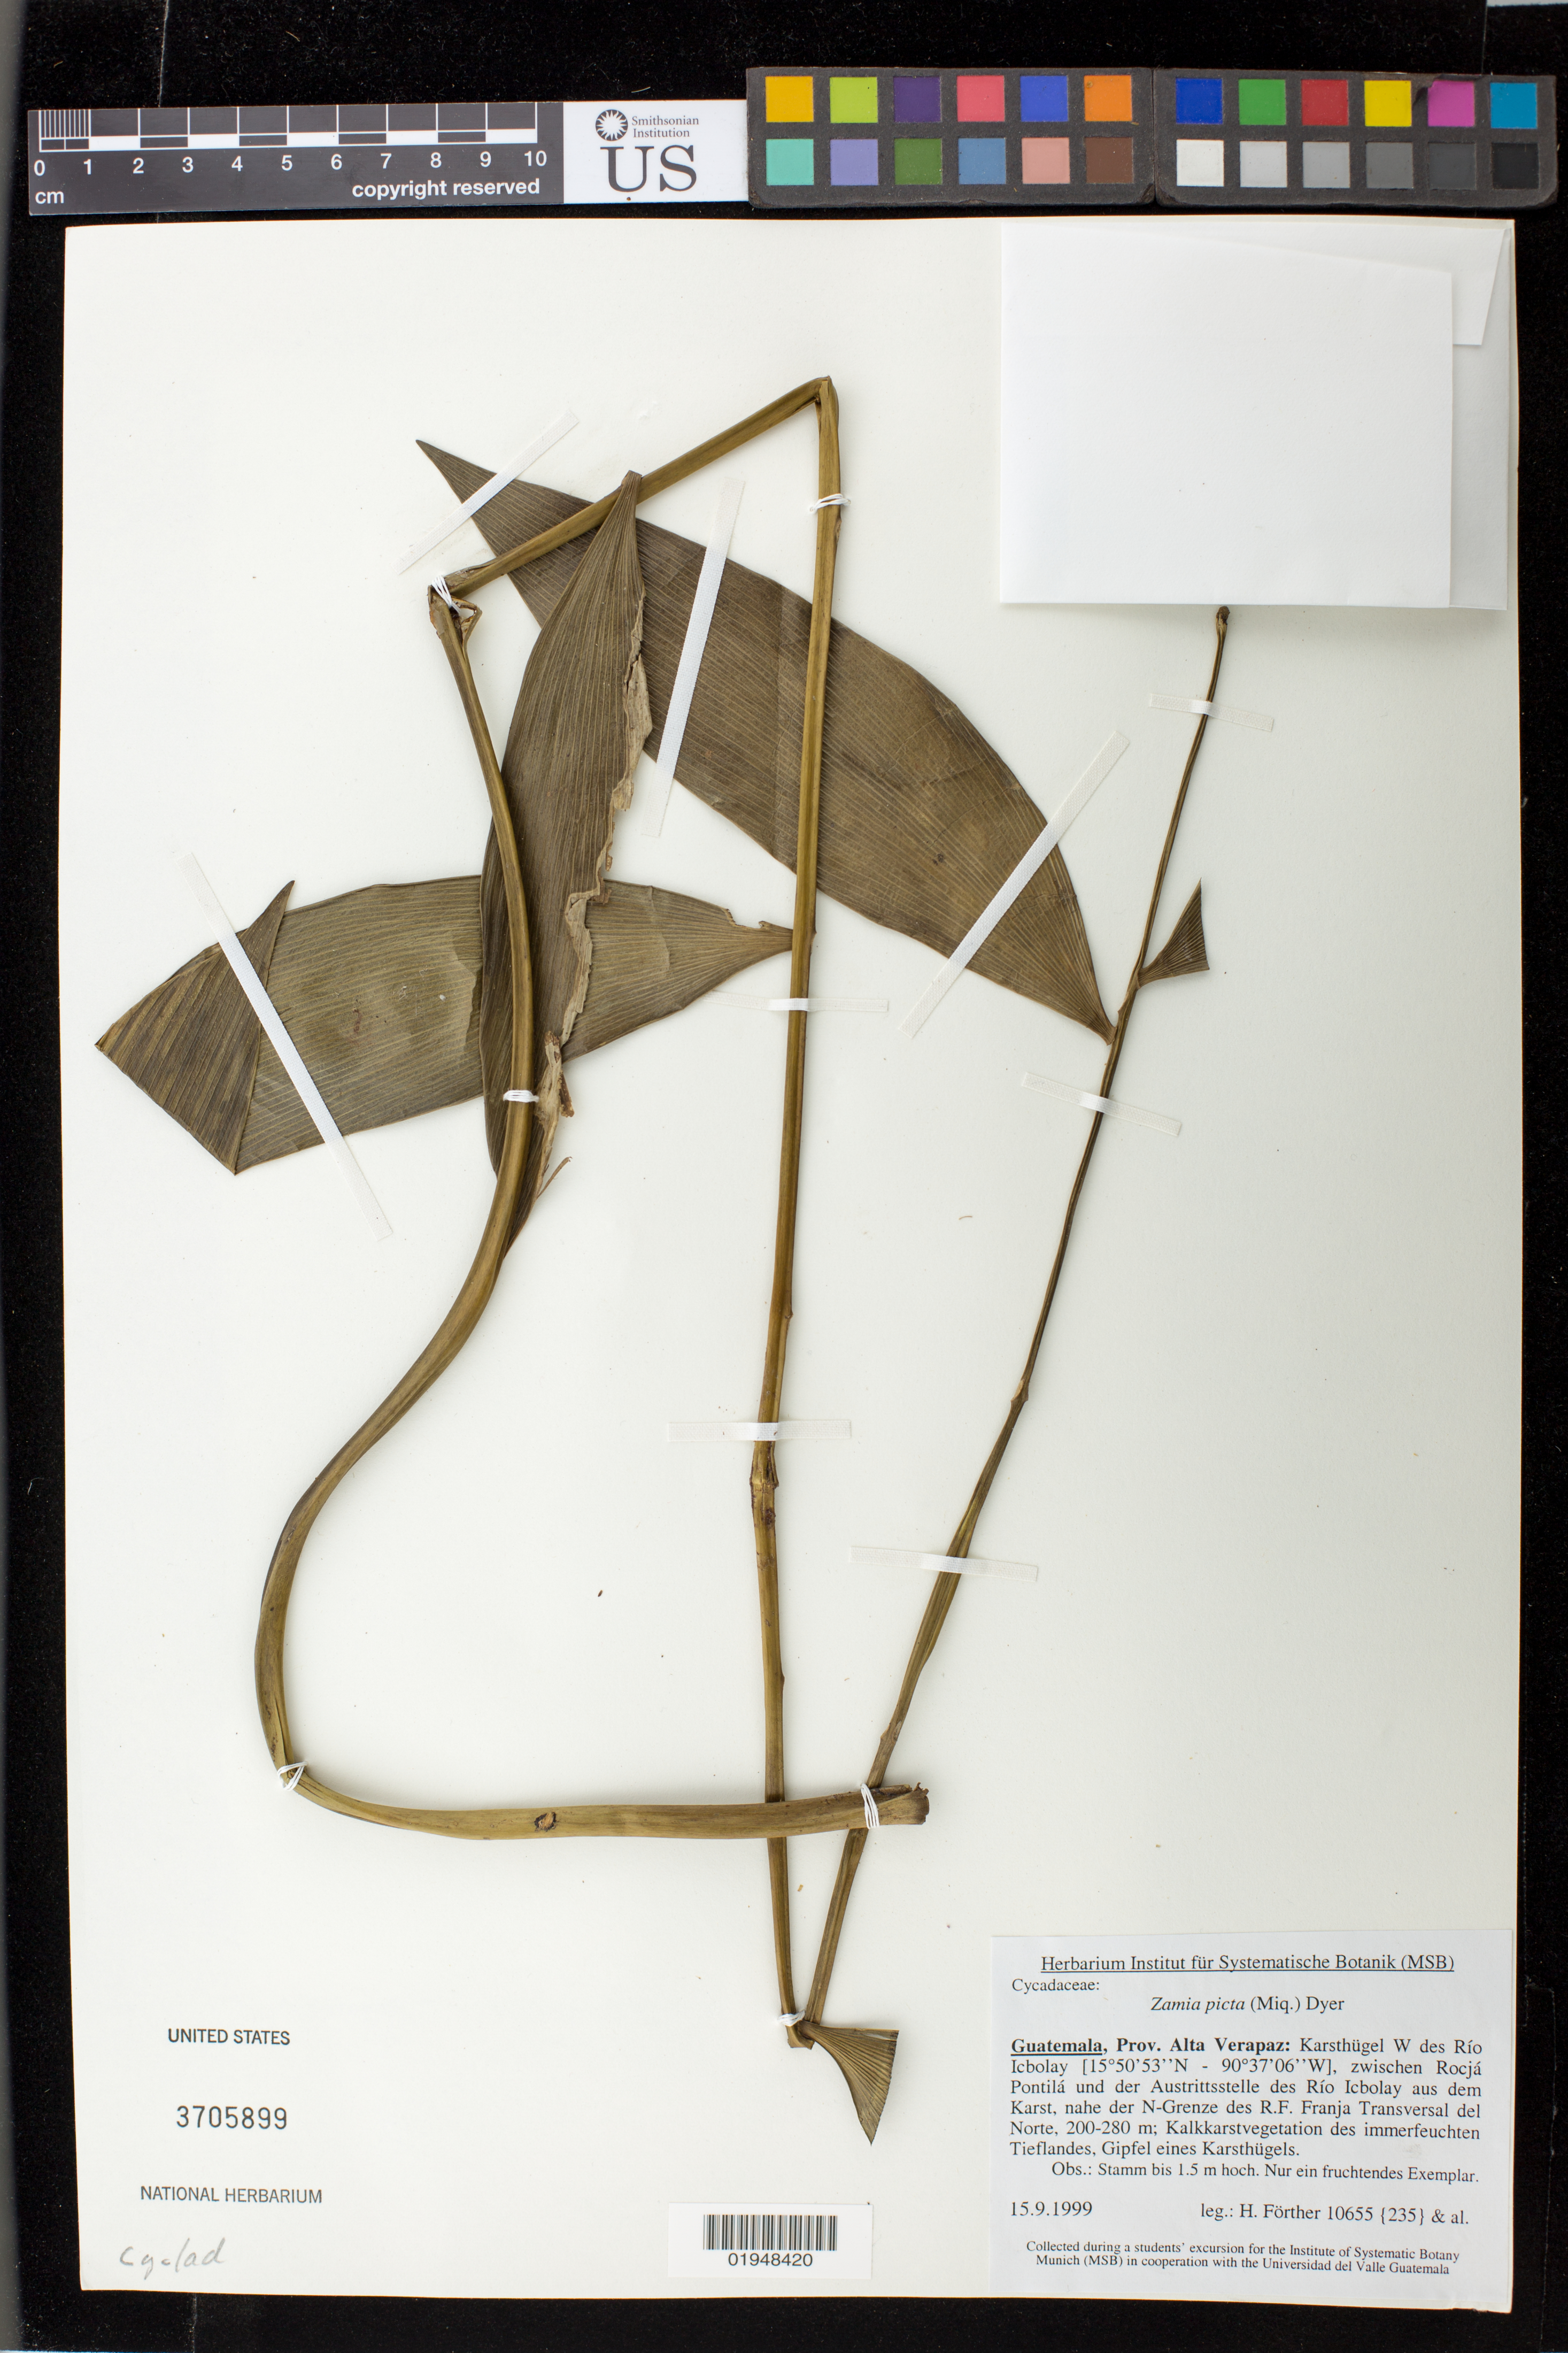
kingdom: Plantae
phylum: Tracheophyta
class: Cycadopsida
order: Cycadales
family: Zamiaceae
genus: Zamia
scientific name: Zamia picta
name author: Dyer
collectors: H. Förther et al.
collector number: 10655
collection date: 1999-09-15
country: Guatemala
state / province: Alta Verapaz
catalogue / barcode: US 3705899